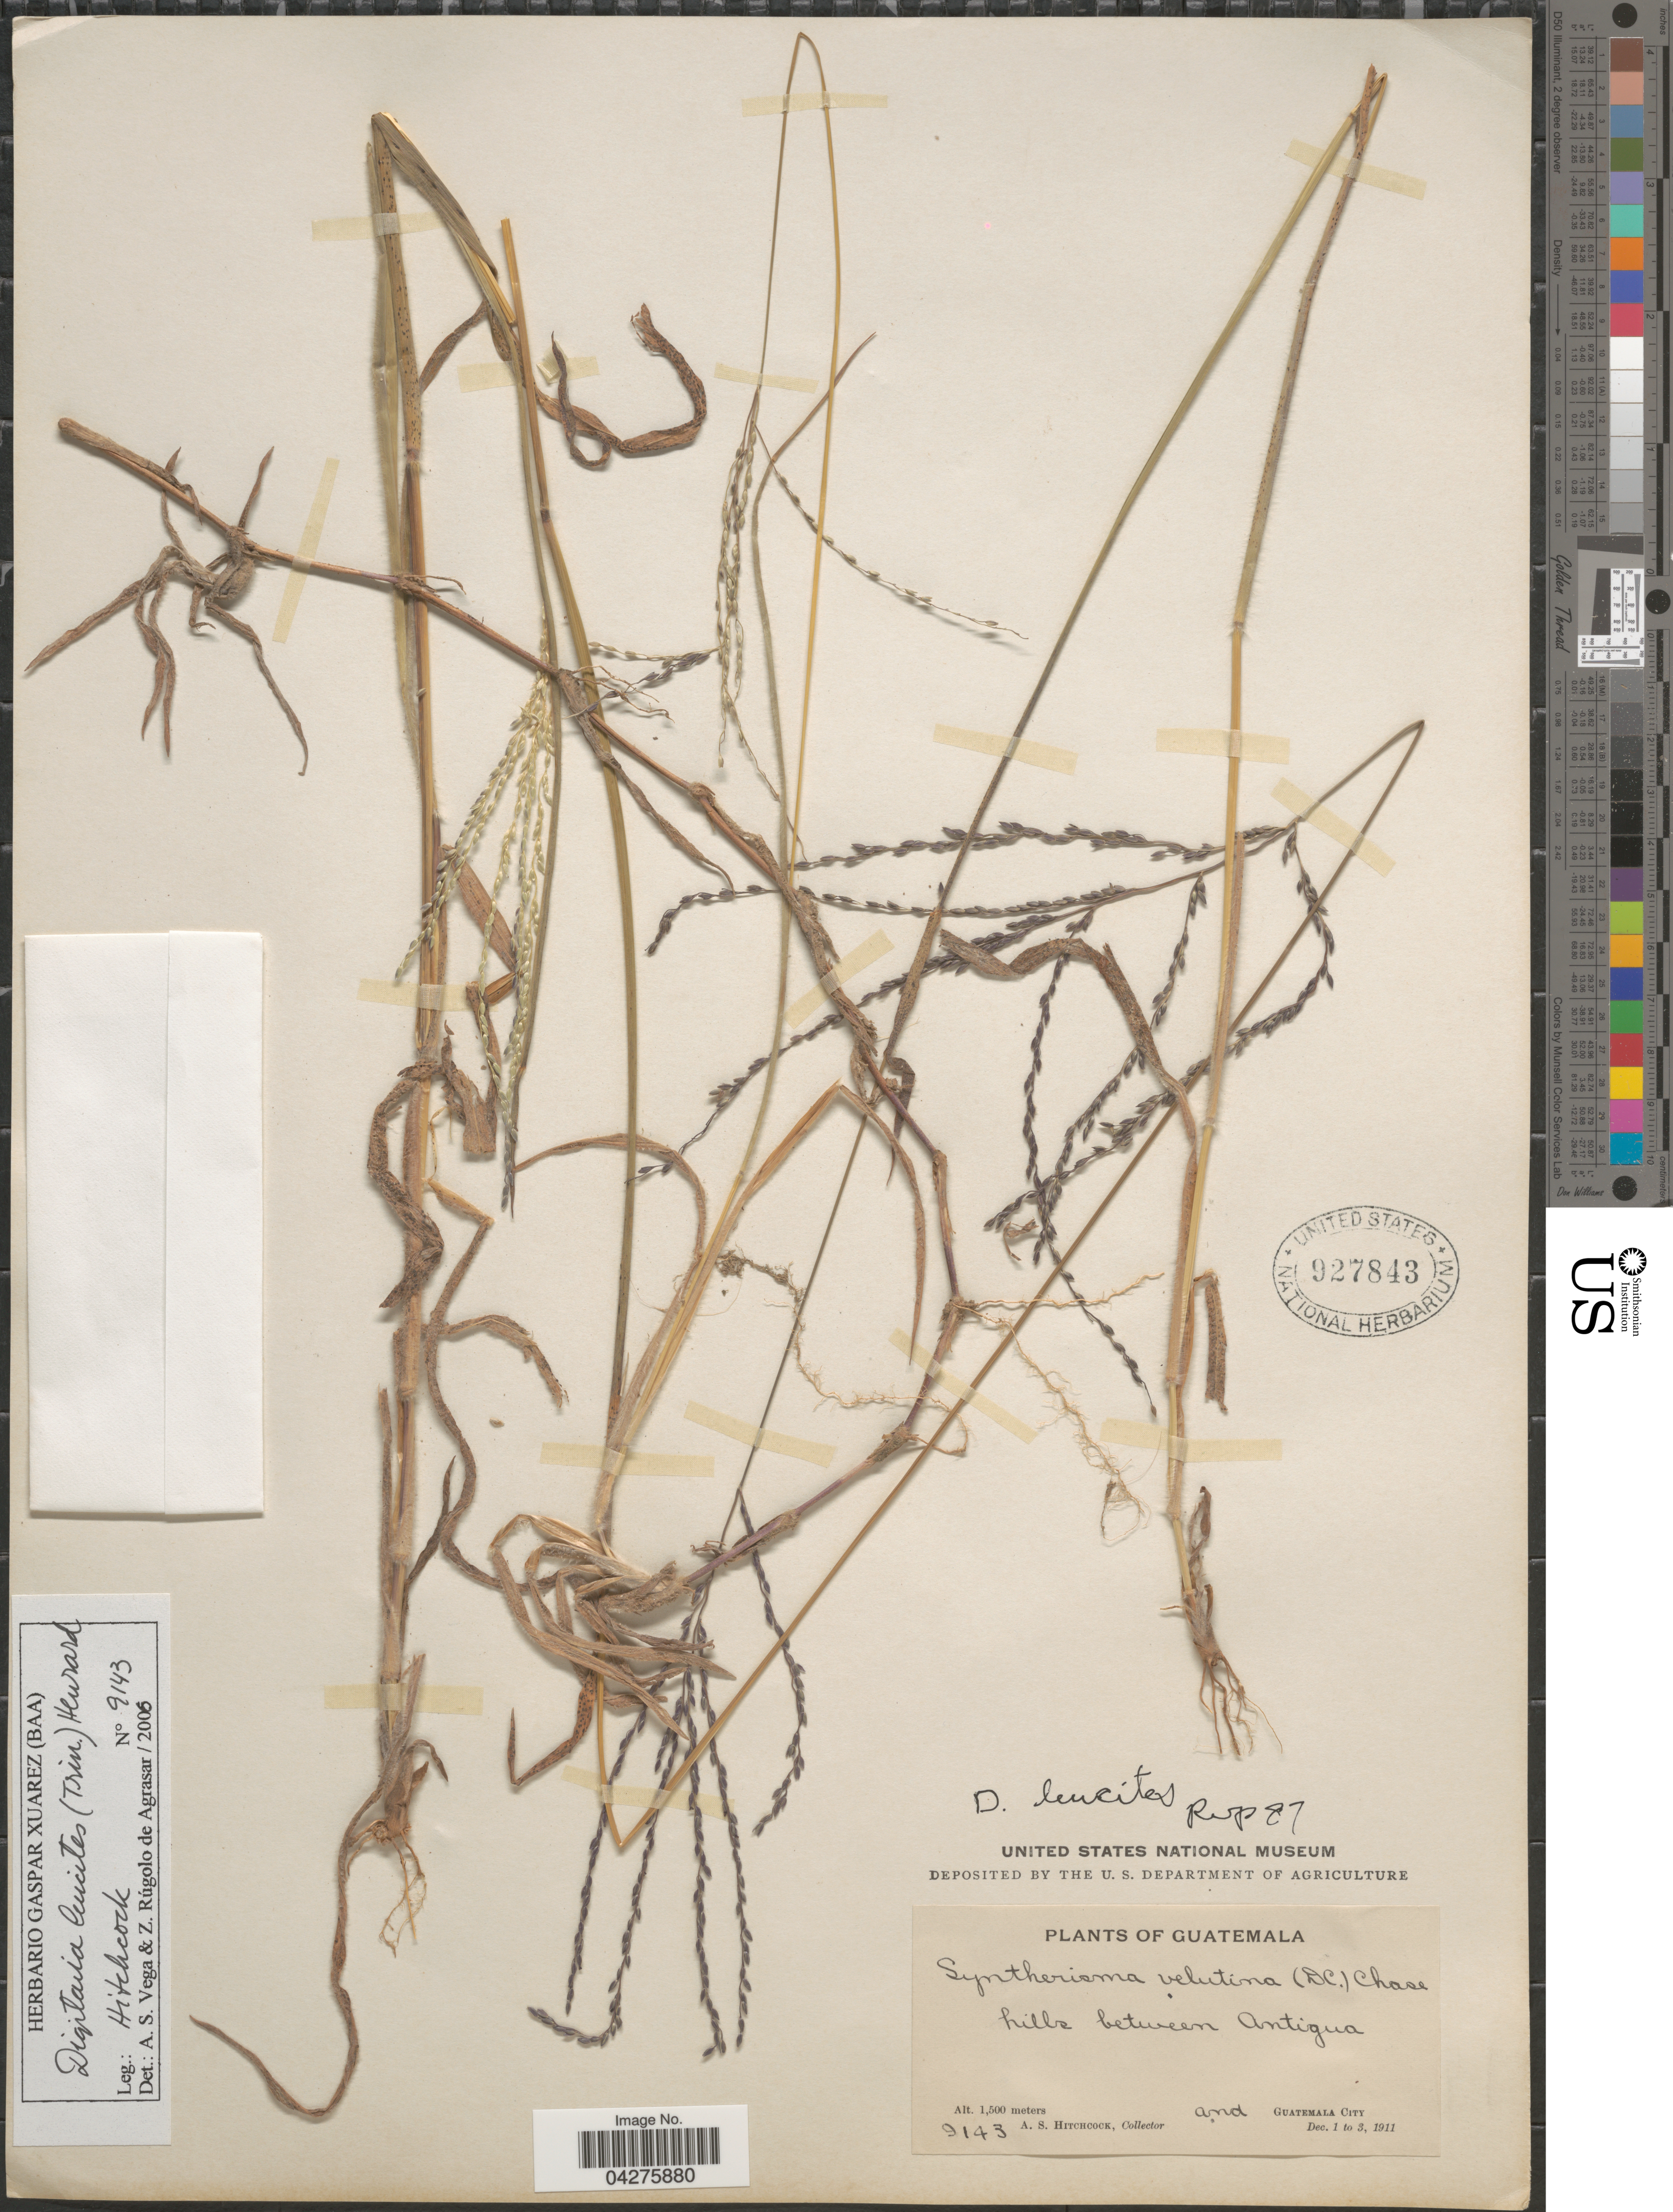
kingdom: Plantae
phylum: Tracheophyta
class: Liliopsida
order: Poales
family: Poaceae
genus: Digitaria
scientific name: Digitaria leucites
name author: (Trin.) Henr.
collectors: A. S. Hitchcock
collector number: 9143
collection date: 1911-12-01/1911-12-03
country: Guatemala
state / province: Guatemala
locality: Hills between Antigua and Guatemala City.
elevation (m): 1500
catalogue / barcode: US 927843